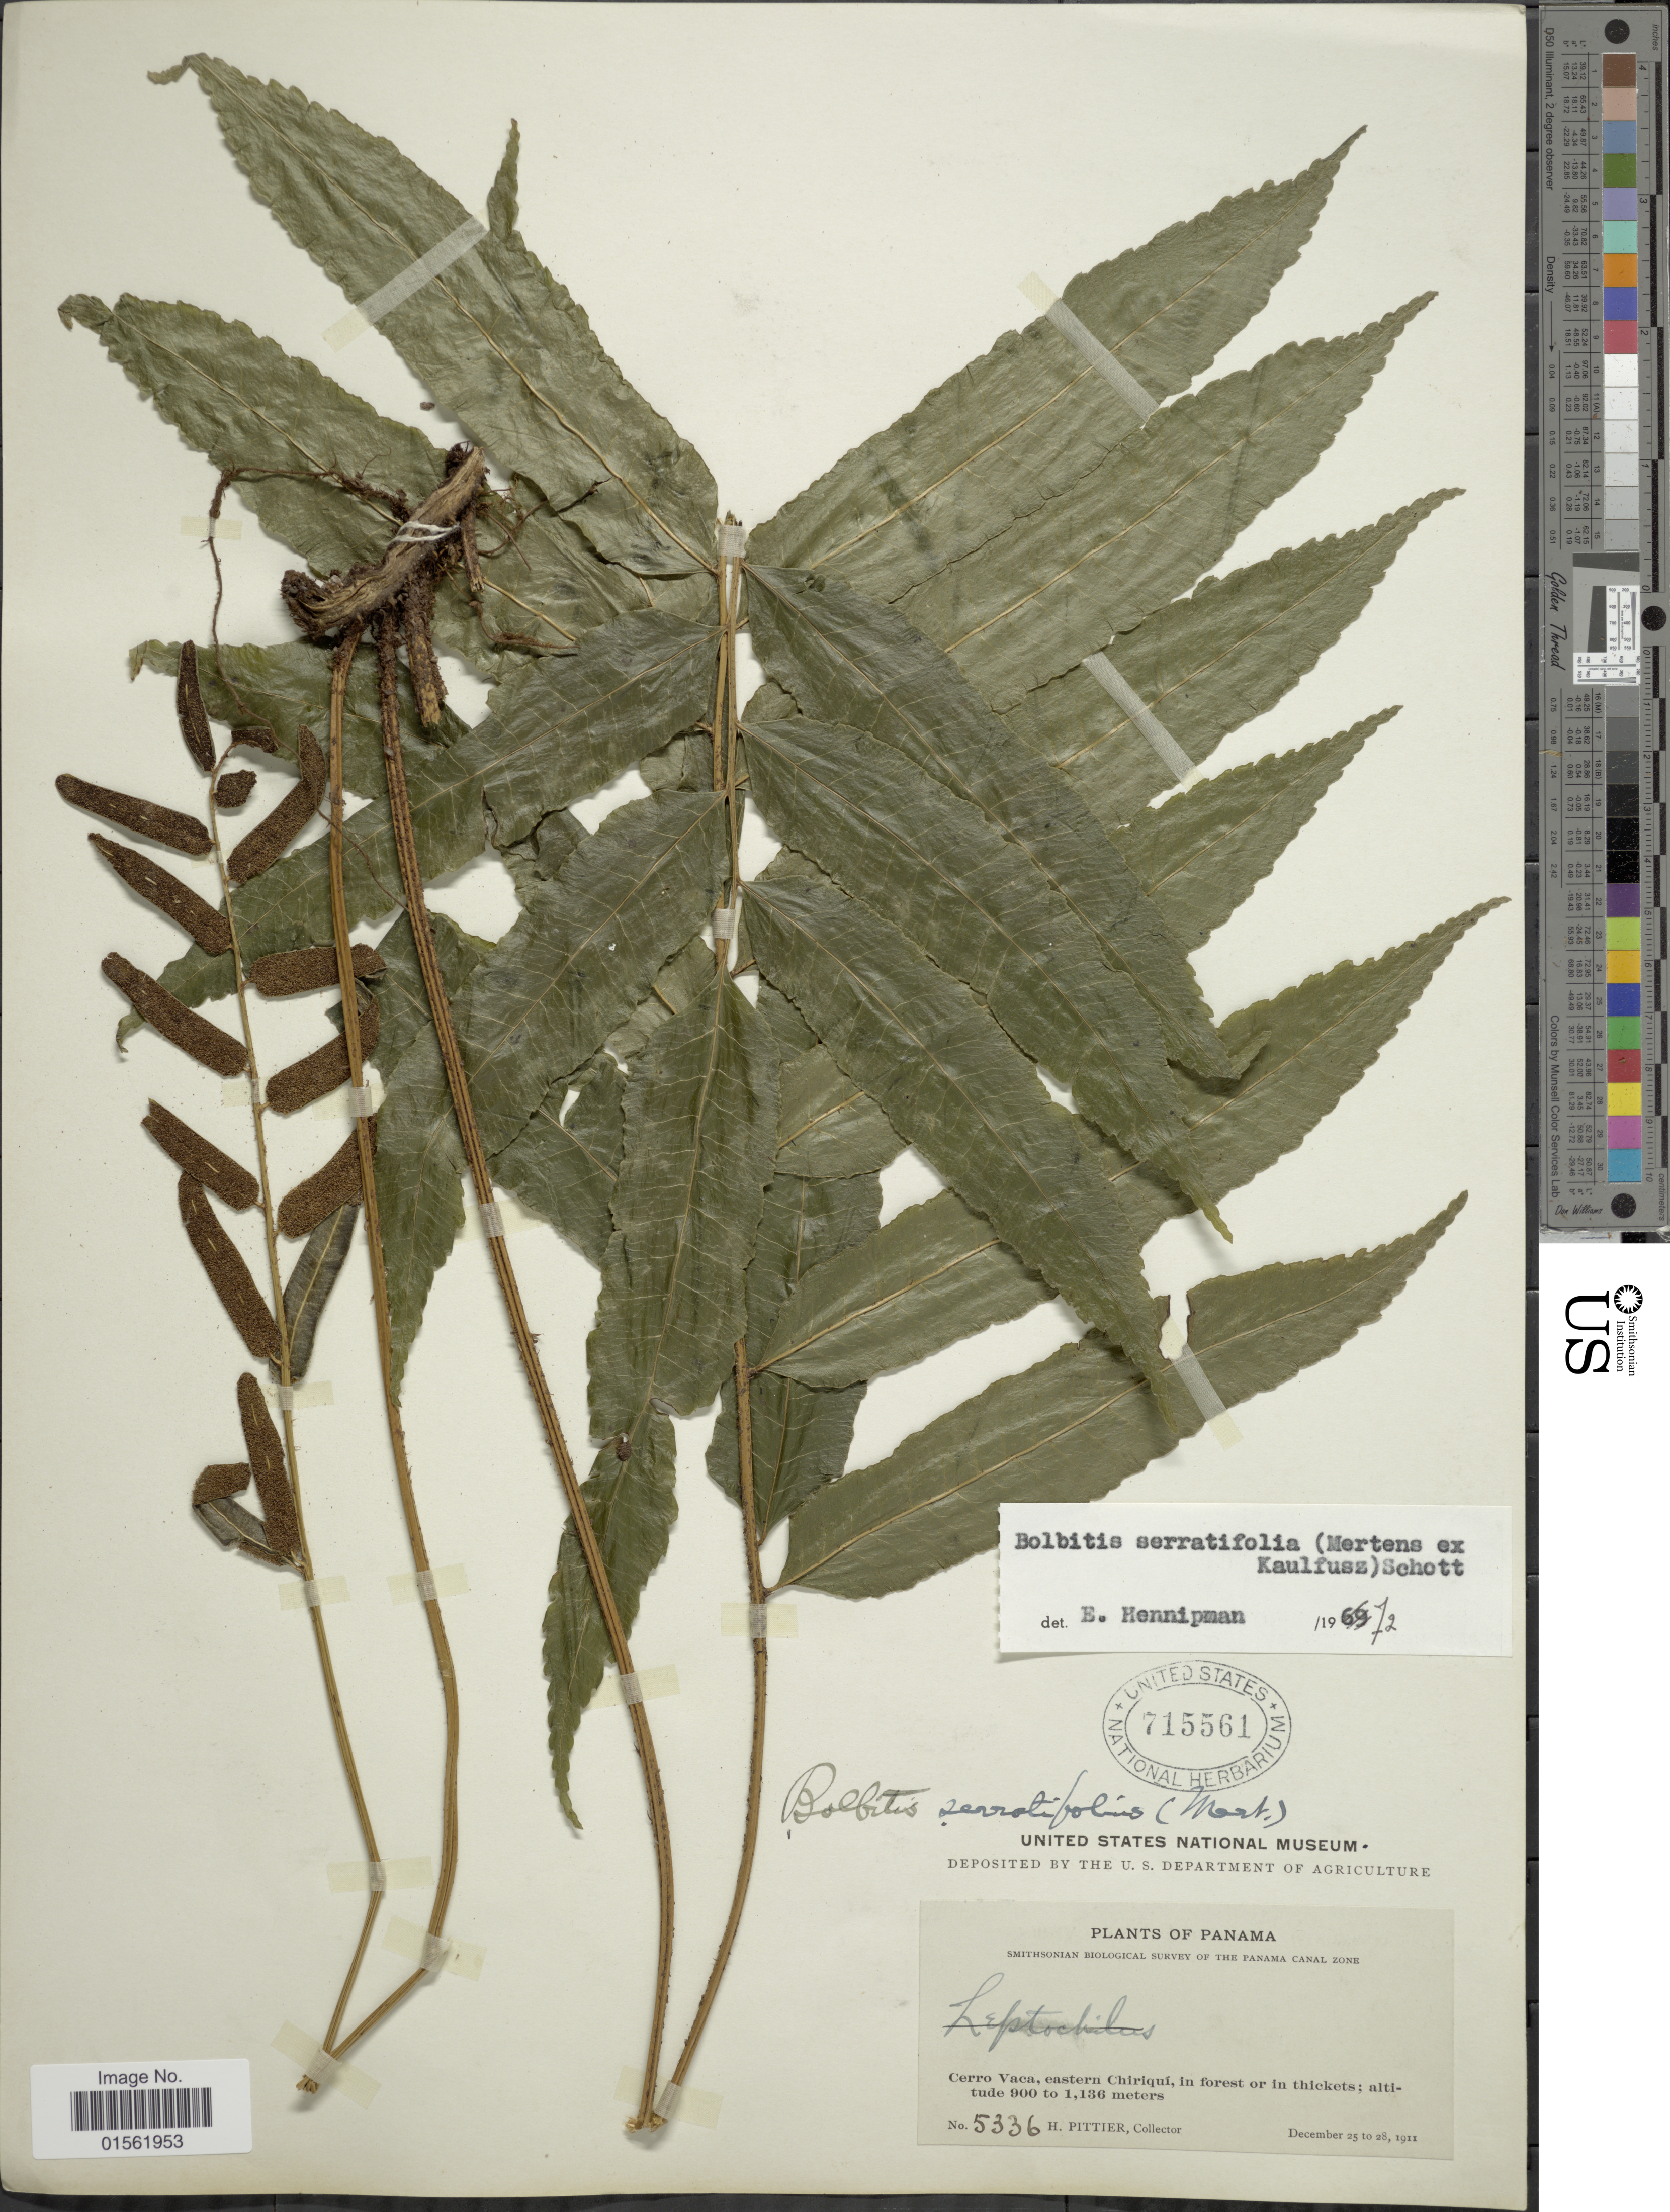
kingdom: Plantae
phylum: Tracheophyta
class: Polypodiopsida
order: Polypodiales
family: Dryopteridaceae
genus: Bolbitis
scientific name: Bolbitis serratifolia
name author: (Mert. ex Kaulf.) Schott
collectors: H. F. Pittier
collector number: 5336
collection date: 1911-12-25/1911-12-28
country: Panama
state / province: Chiriqui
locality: Panama Canal Zone. Cerro Vaca, eastern Chiriquí, in forest or in thickets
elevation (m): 900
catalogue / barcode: US 715561